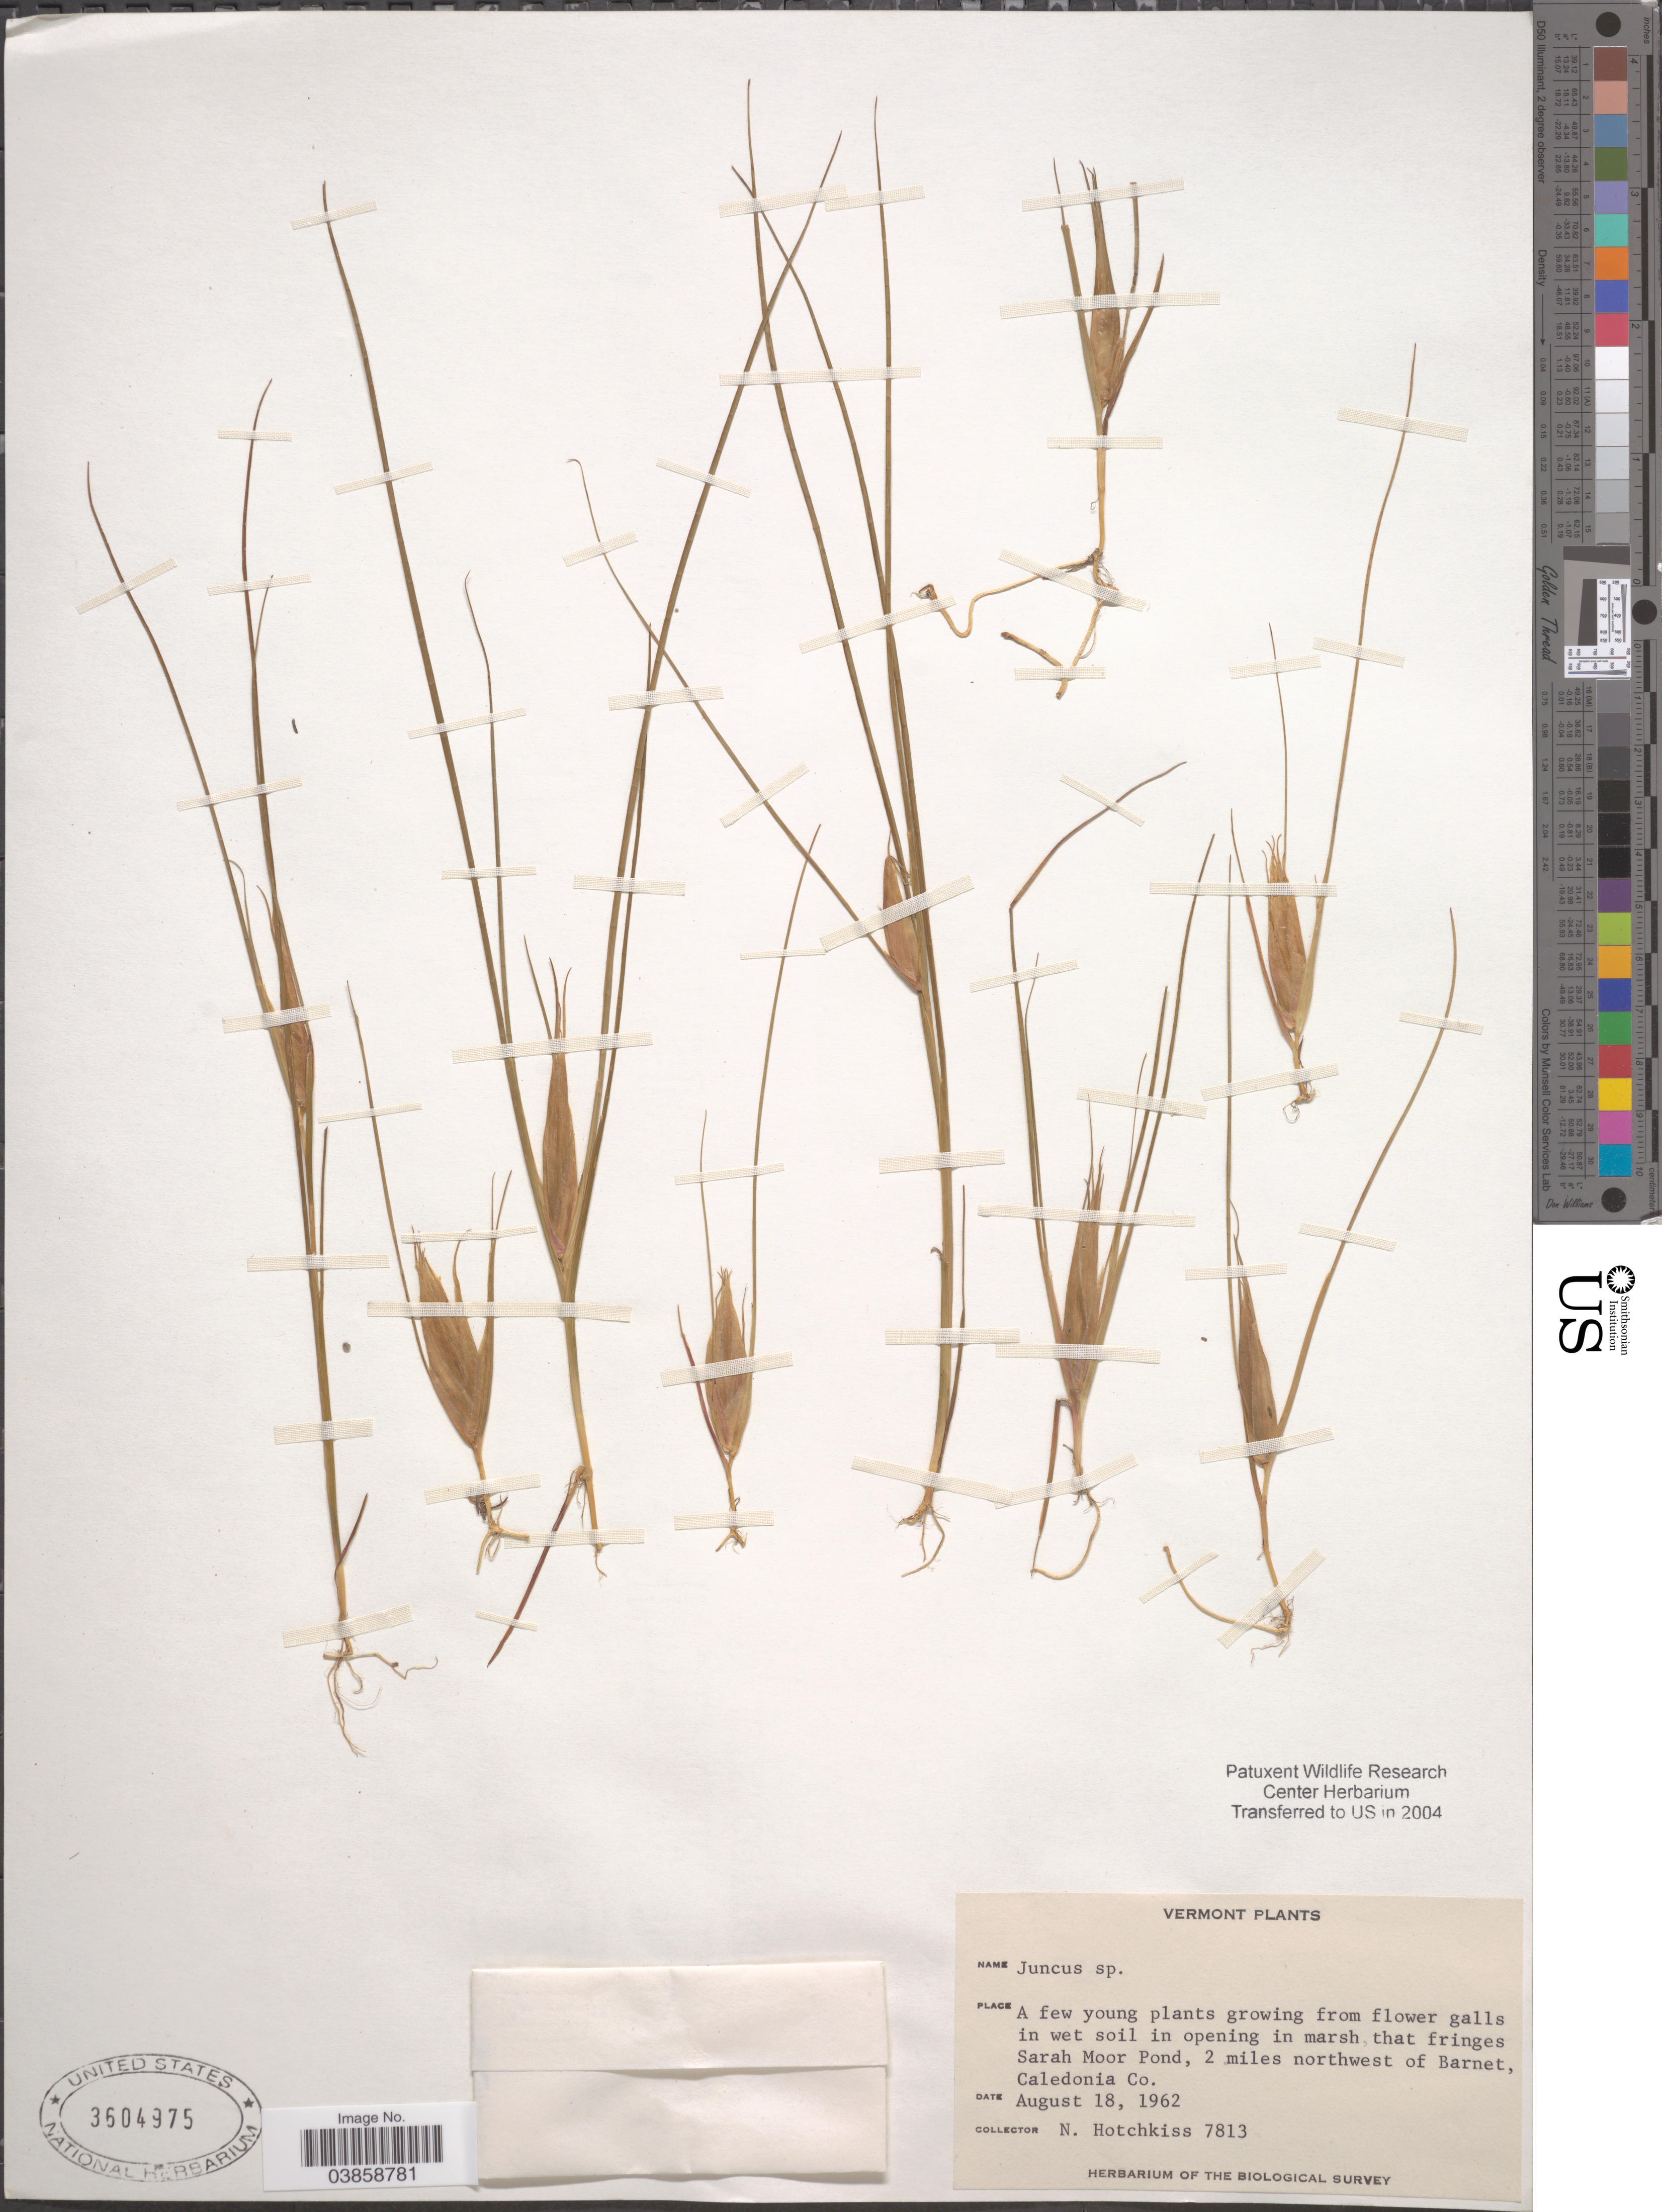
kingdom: Plantae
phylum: Tracheophyta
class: Liliopsida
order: Poales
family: Juncaceae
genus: Juncus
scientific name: Juncus sp.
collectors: N. Hotchkiss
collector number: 7813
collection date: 1962-08-18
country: United States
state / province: Vermont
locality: Sarah Moor Pond, 2 miles northwest of Barnet, Caledonia Co.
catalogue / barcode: US 3604975